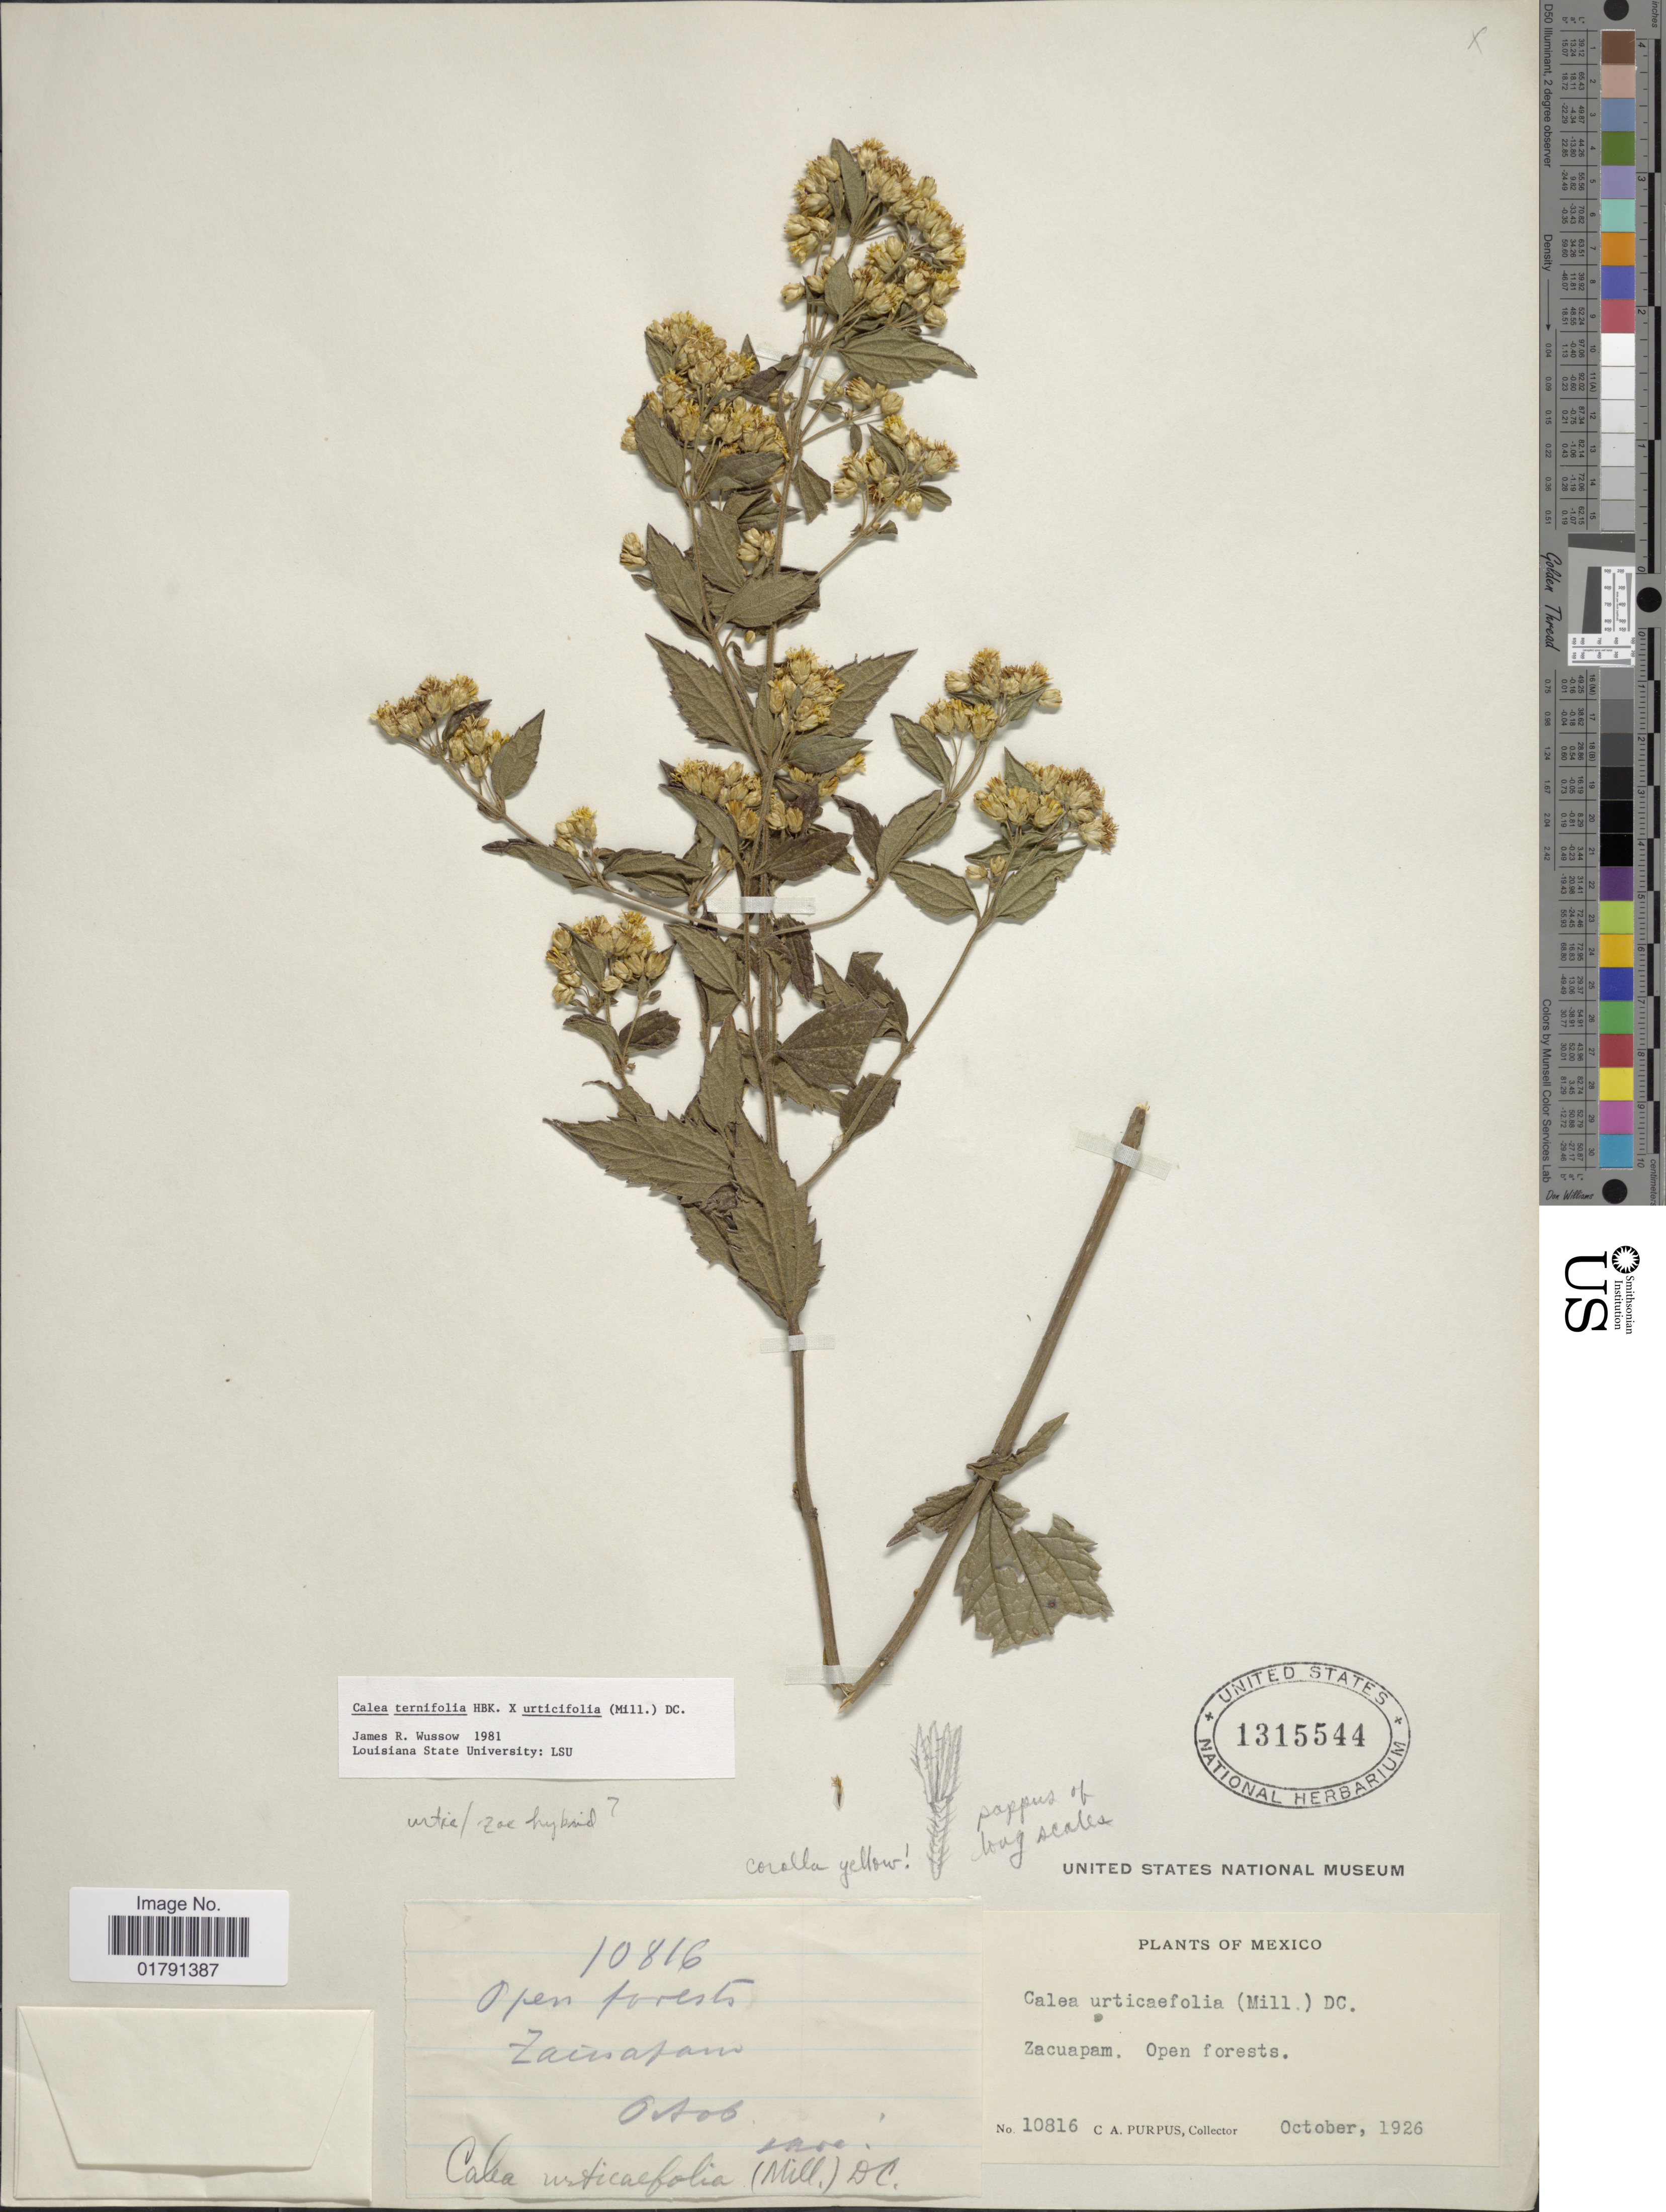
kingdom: Plantae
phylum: Tracheophyta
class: Magnoliopsida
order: Asterales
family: Asteraceae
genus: Calea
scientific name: Calea ternifolia x C. urticifolia (Mill.) DC.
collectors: C. A. Purpus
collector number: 10816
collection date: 1926-10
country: Mexico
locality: Zacuapam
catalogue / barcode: US 1315544